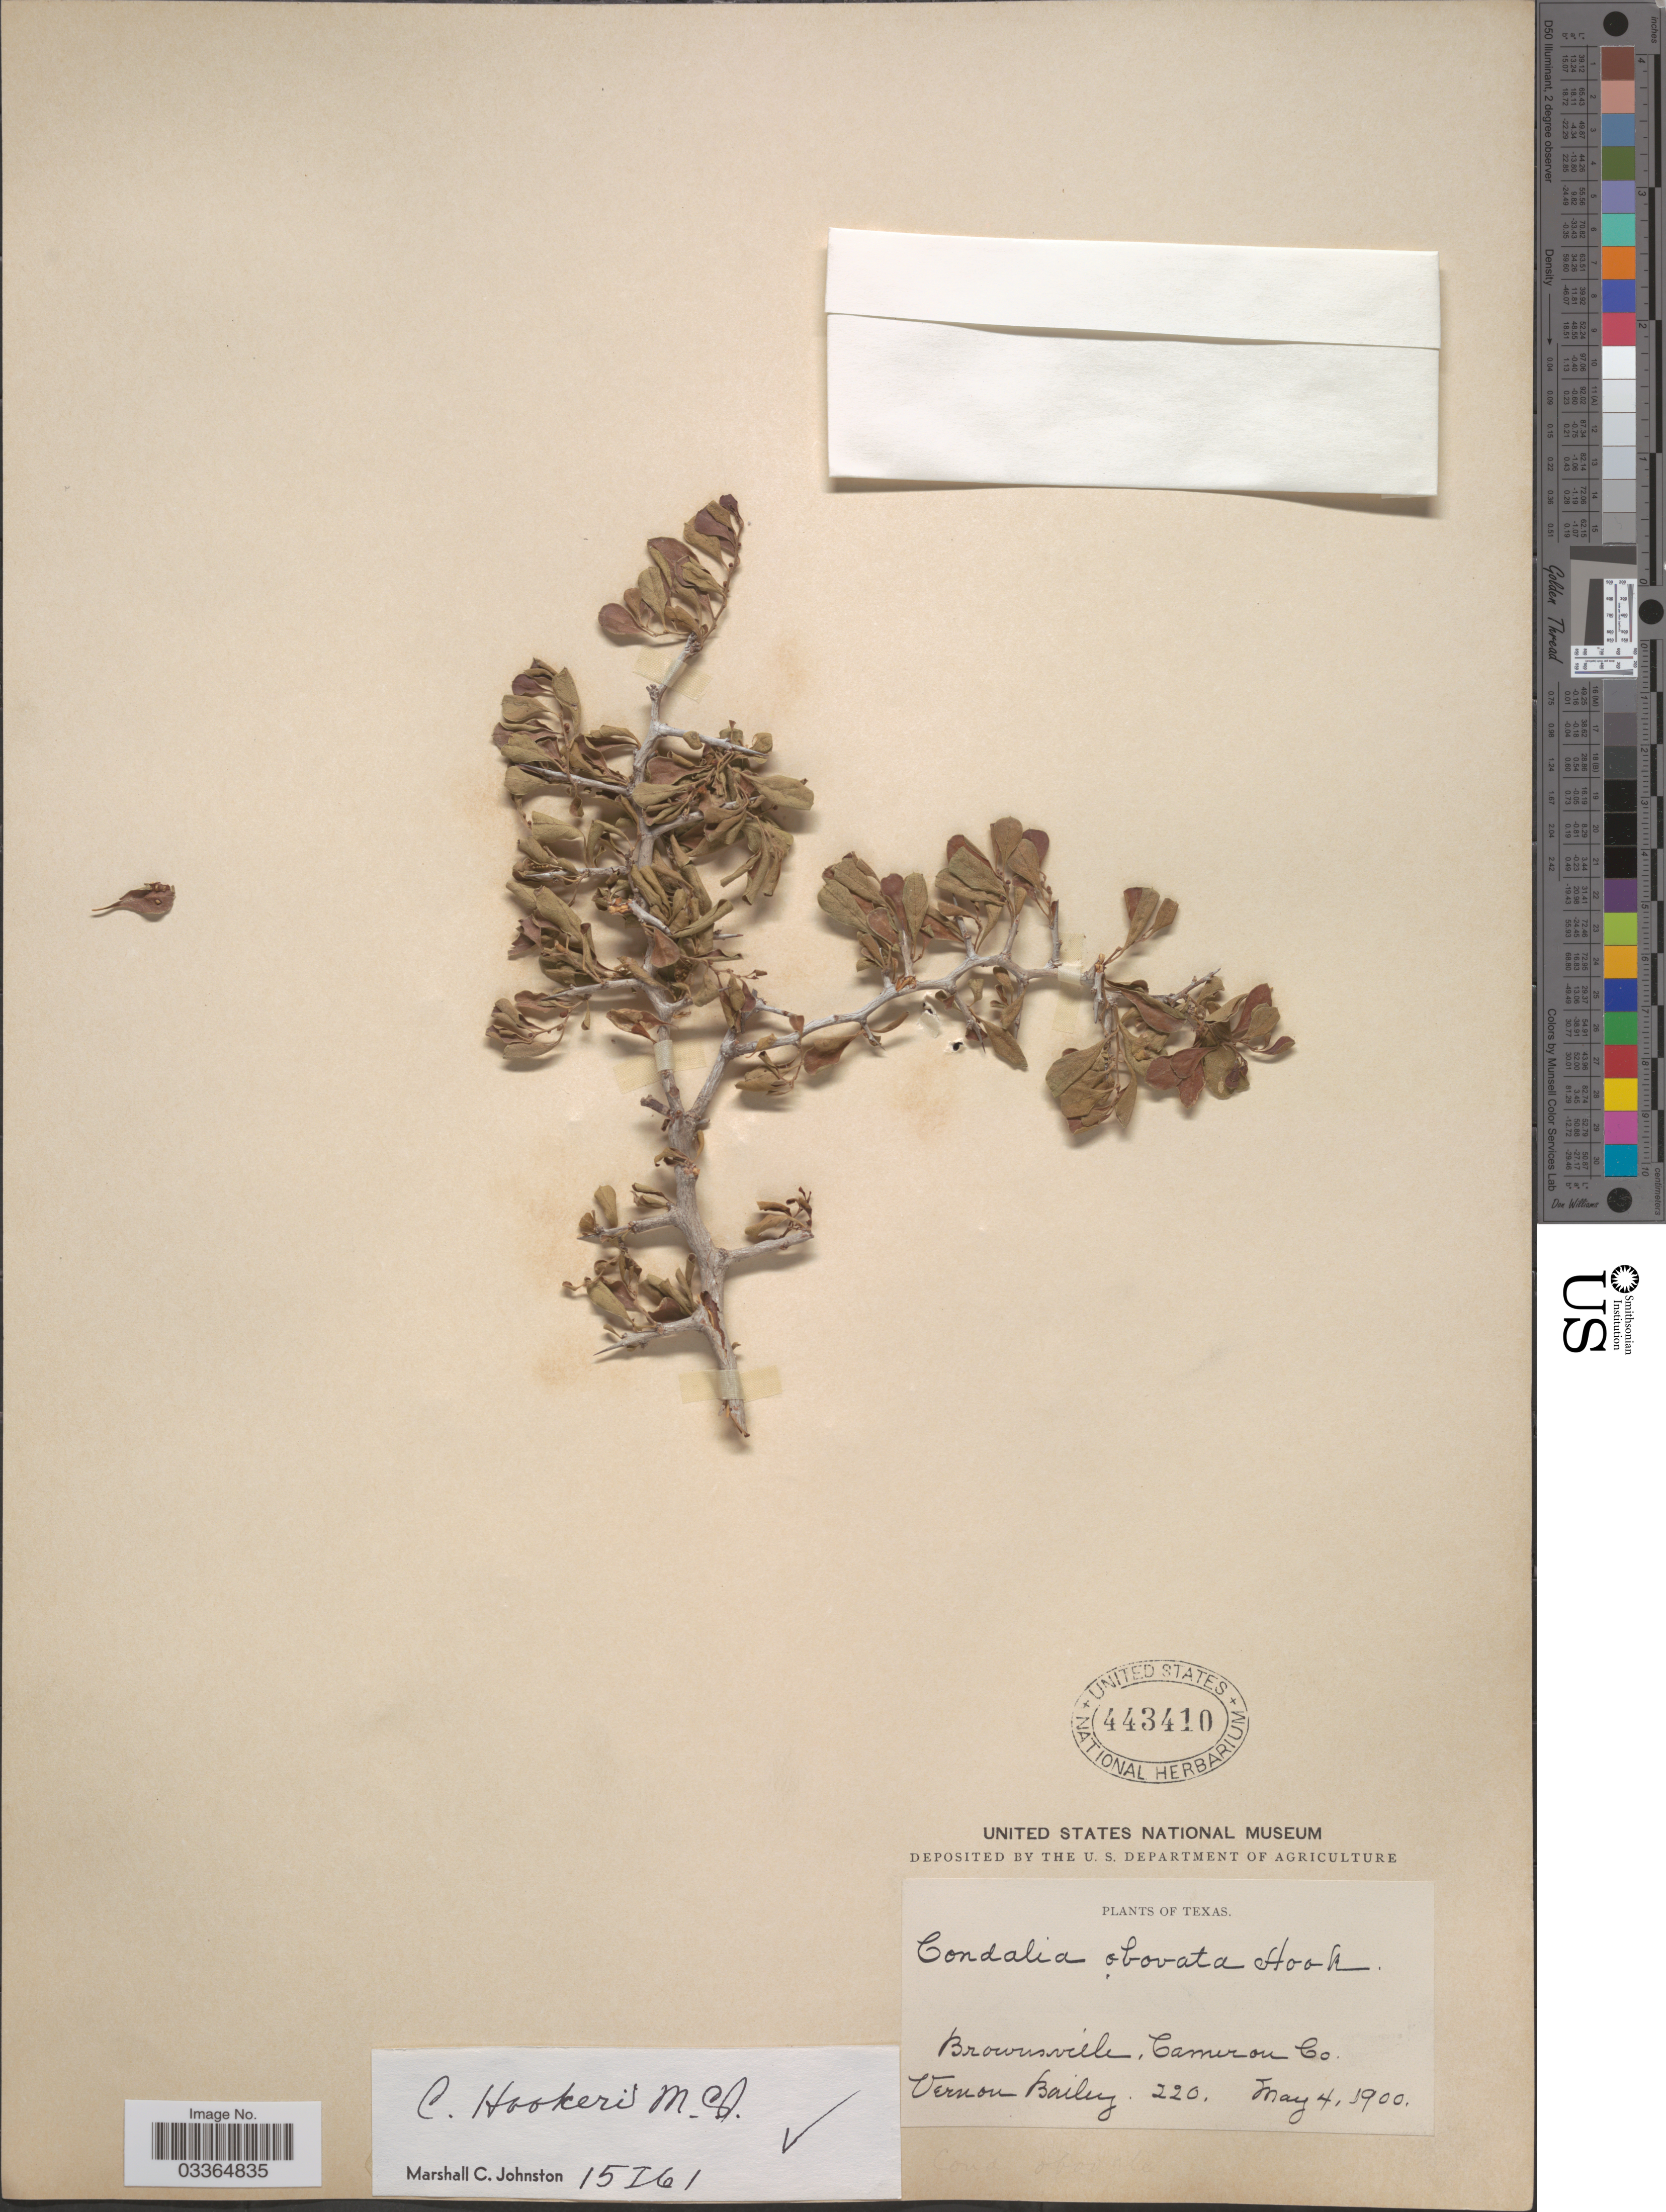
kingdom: Plantae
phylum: Tracheophyta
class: Magnoliopsida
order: Rosales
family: Rhamnaceae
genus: Condalia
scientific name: Condalia hookeri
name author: M.C. Johnst.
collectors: V. O. Bailey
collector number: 220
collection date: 1900-05-04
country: United States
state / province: Texas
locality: Brownsville, Cameron Co.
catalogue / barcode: US 443410